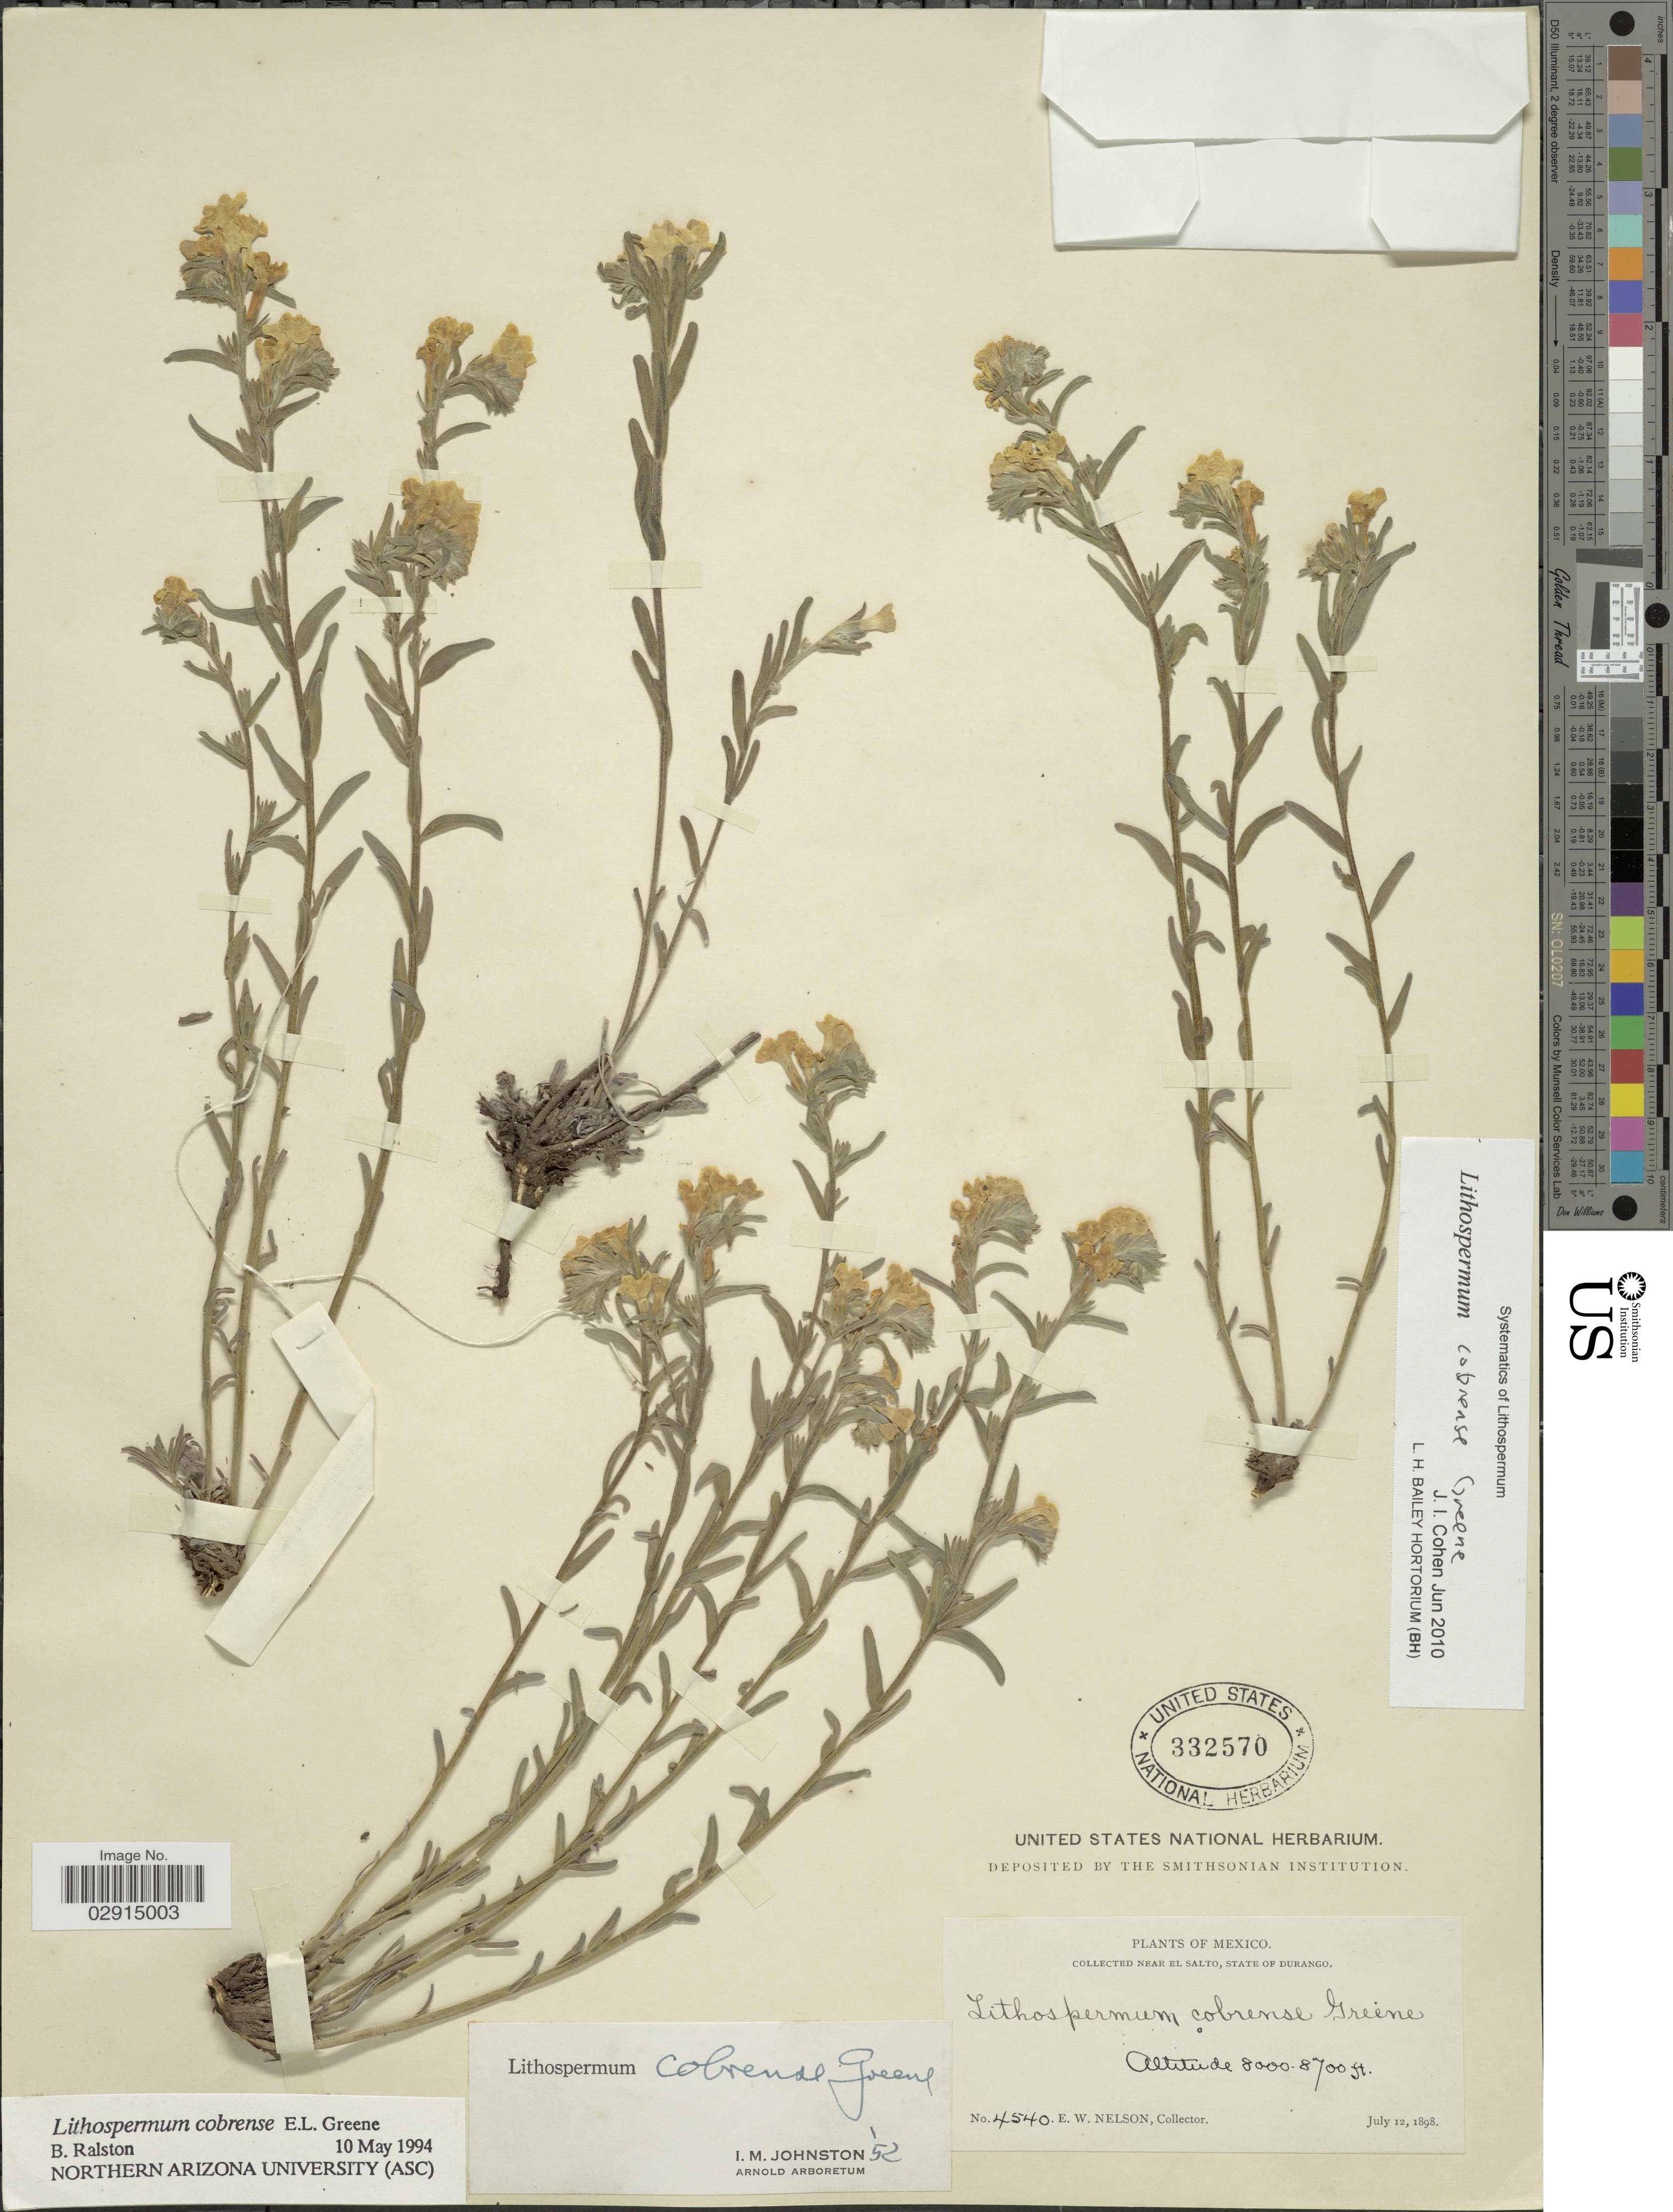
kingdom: Plantae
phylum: Tracheophyta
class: Magnoliopsida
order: Boraginales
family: Boraginaceae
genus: Lithospermum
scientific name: Lithospermum cobrense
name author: Greene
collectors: E. W. Nelson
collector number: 4540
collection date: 1898-07-12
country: Mexico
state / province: Durango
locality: Near El Salto, State of Durango. Mexico.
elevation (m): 2438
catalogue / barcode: US 332570